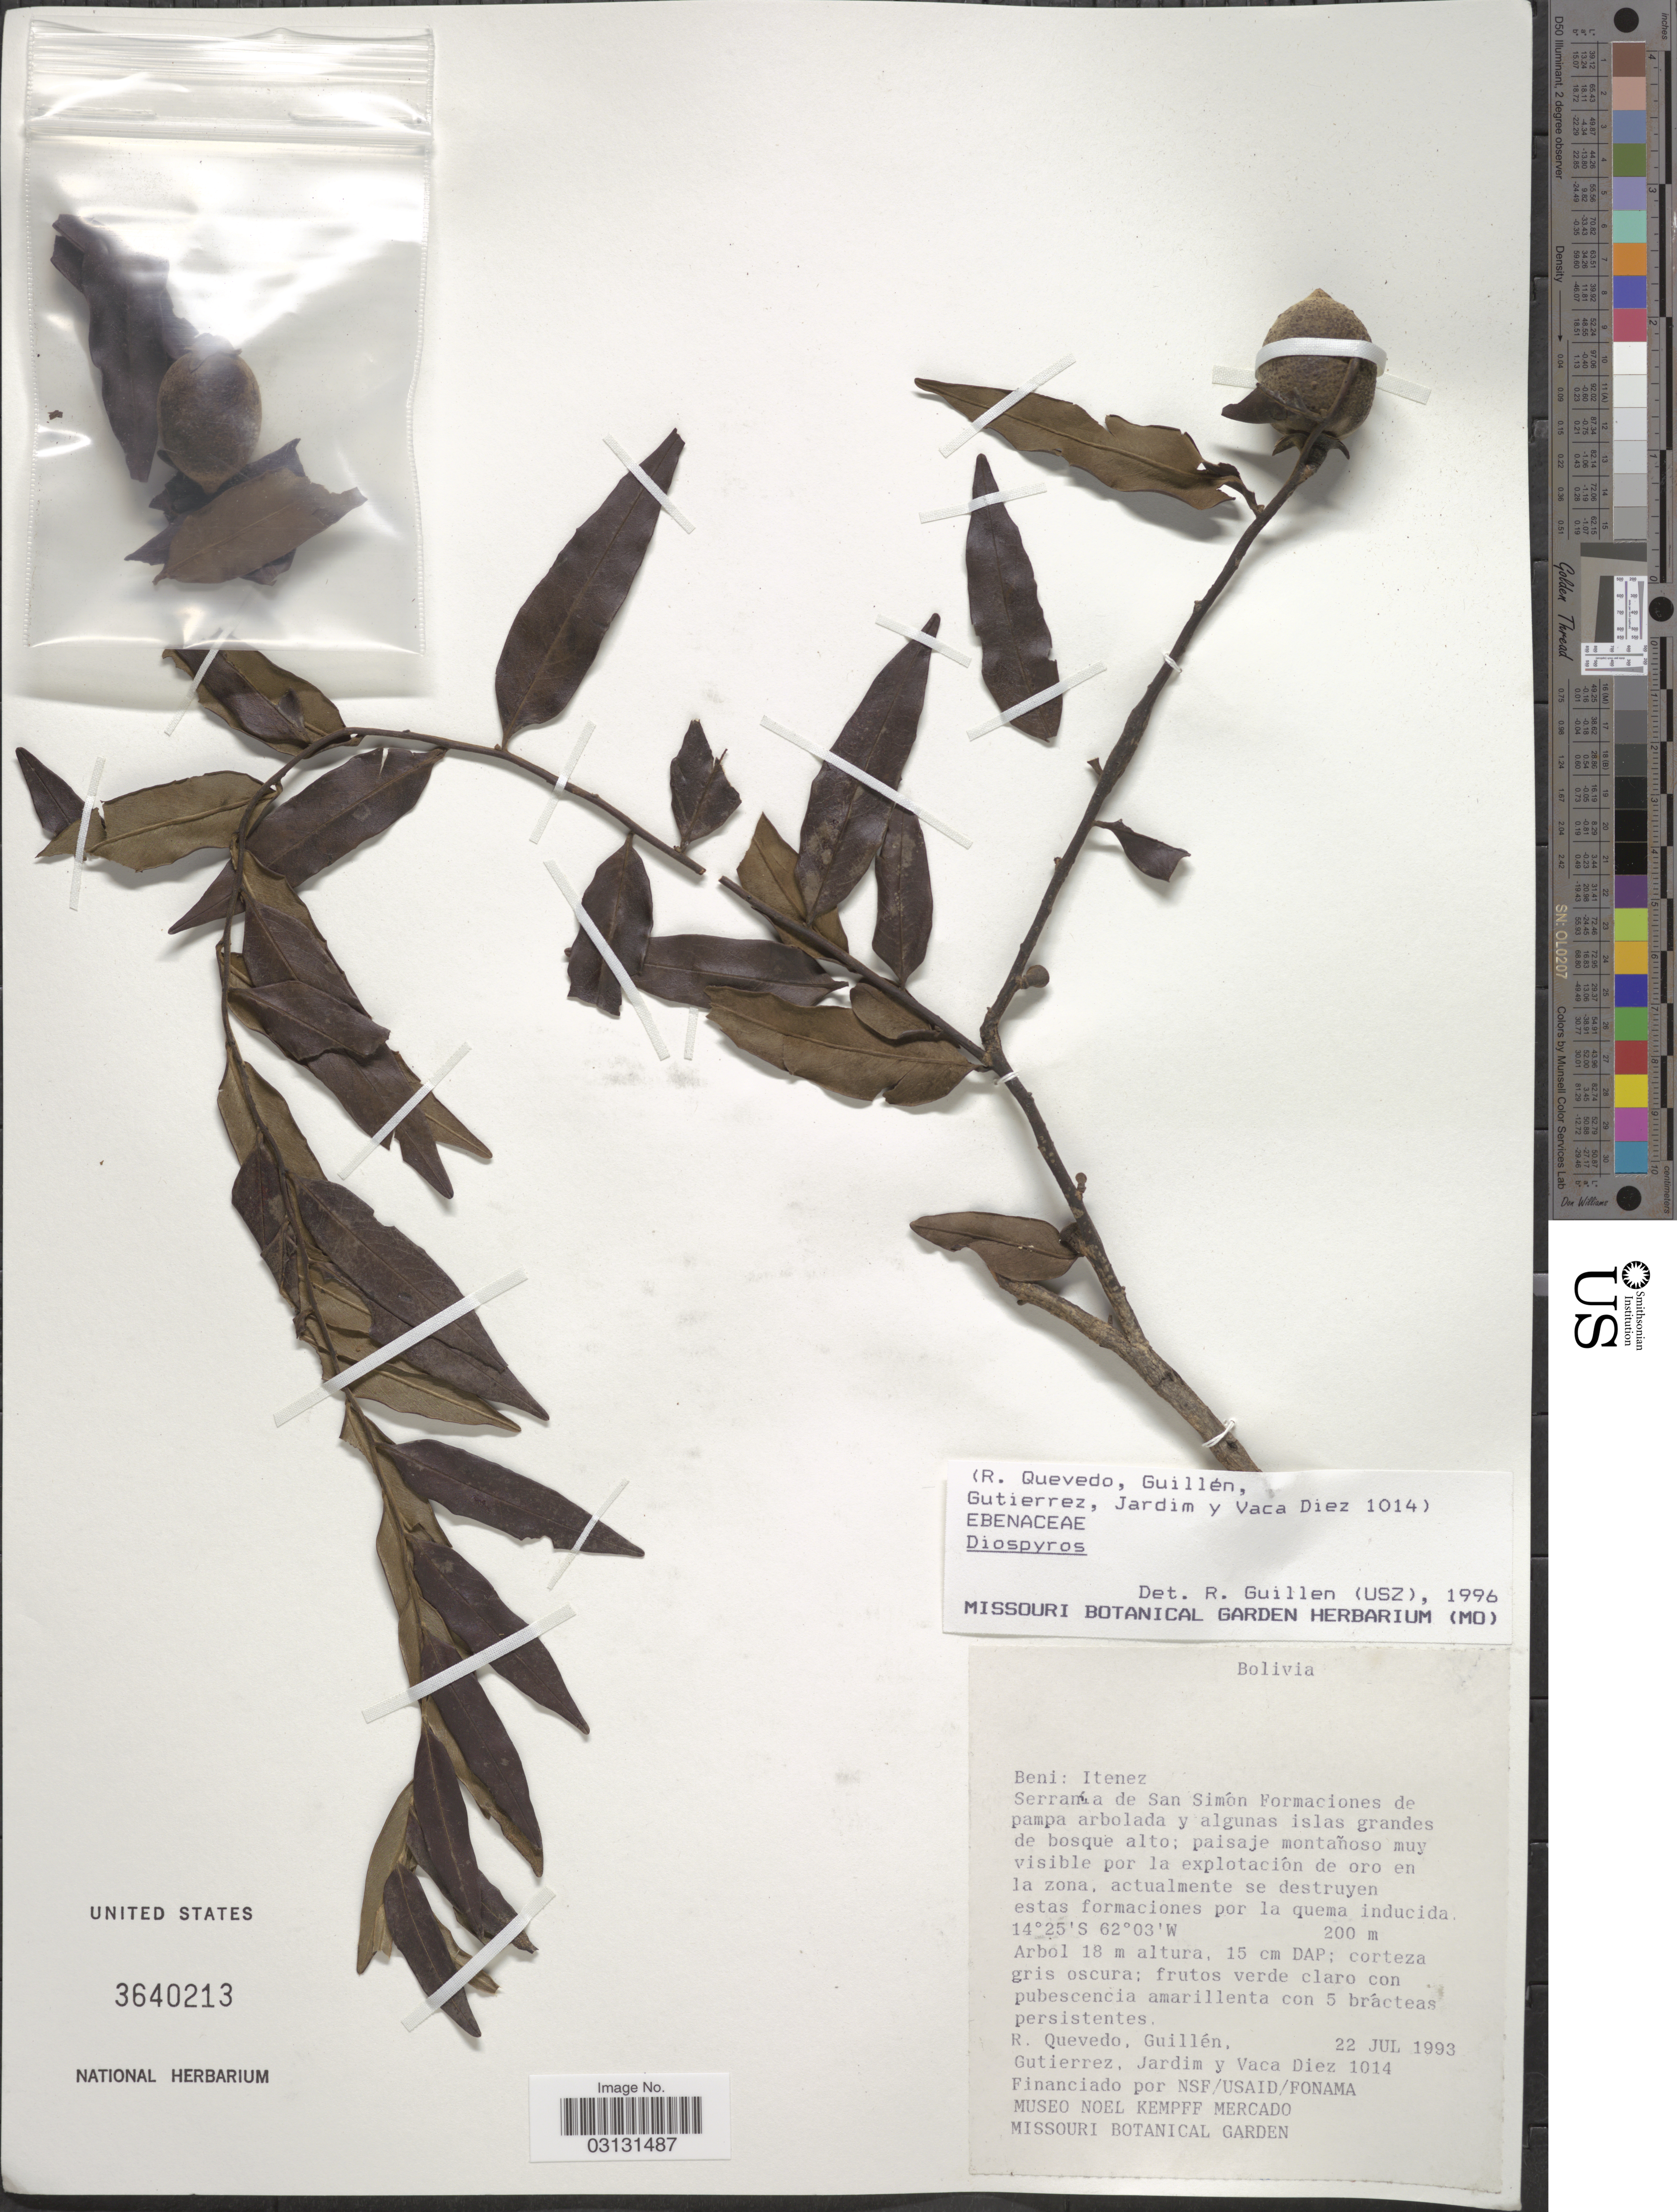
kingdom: Plantae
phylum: Tracheophyta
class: Magnoliopsida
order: Ericales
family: Ebenaceae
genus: Diospyros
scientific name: Diospyros sp.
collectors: R. Quevedo, -- Guillen, -. Gutierrez, Jardim, -- & -. Vaca Diez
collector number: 1014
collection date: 1993-07-22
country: Bolivia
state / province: Beni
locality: Itenez. Serrania de San Simón Formaciones de pampa arbolada y algunas islas grandes de bosque alto; paisaje montañoso muy visible por la explotación de oro en la zona, actualmente se destruyen estas formaciones por la quema inducida.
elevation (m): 200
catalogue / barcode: US 3640213